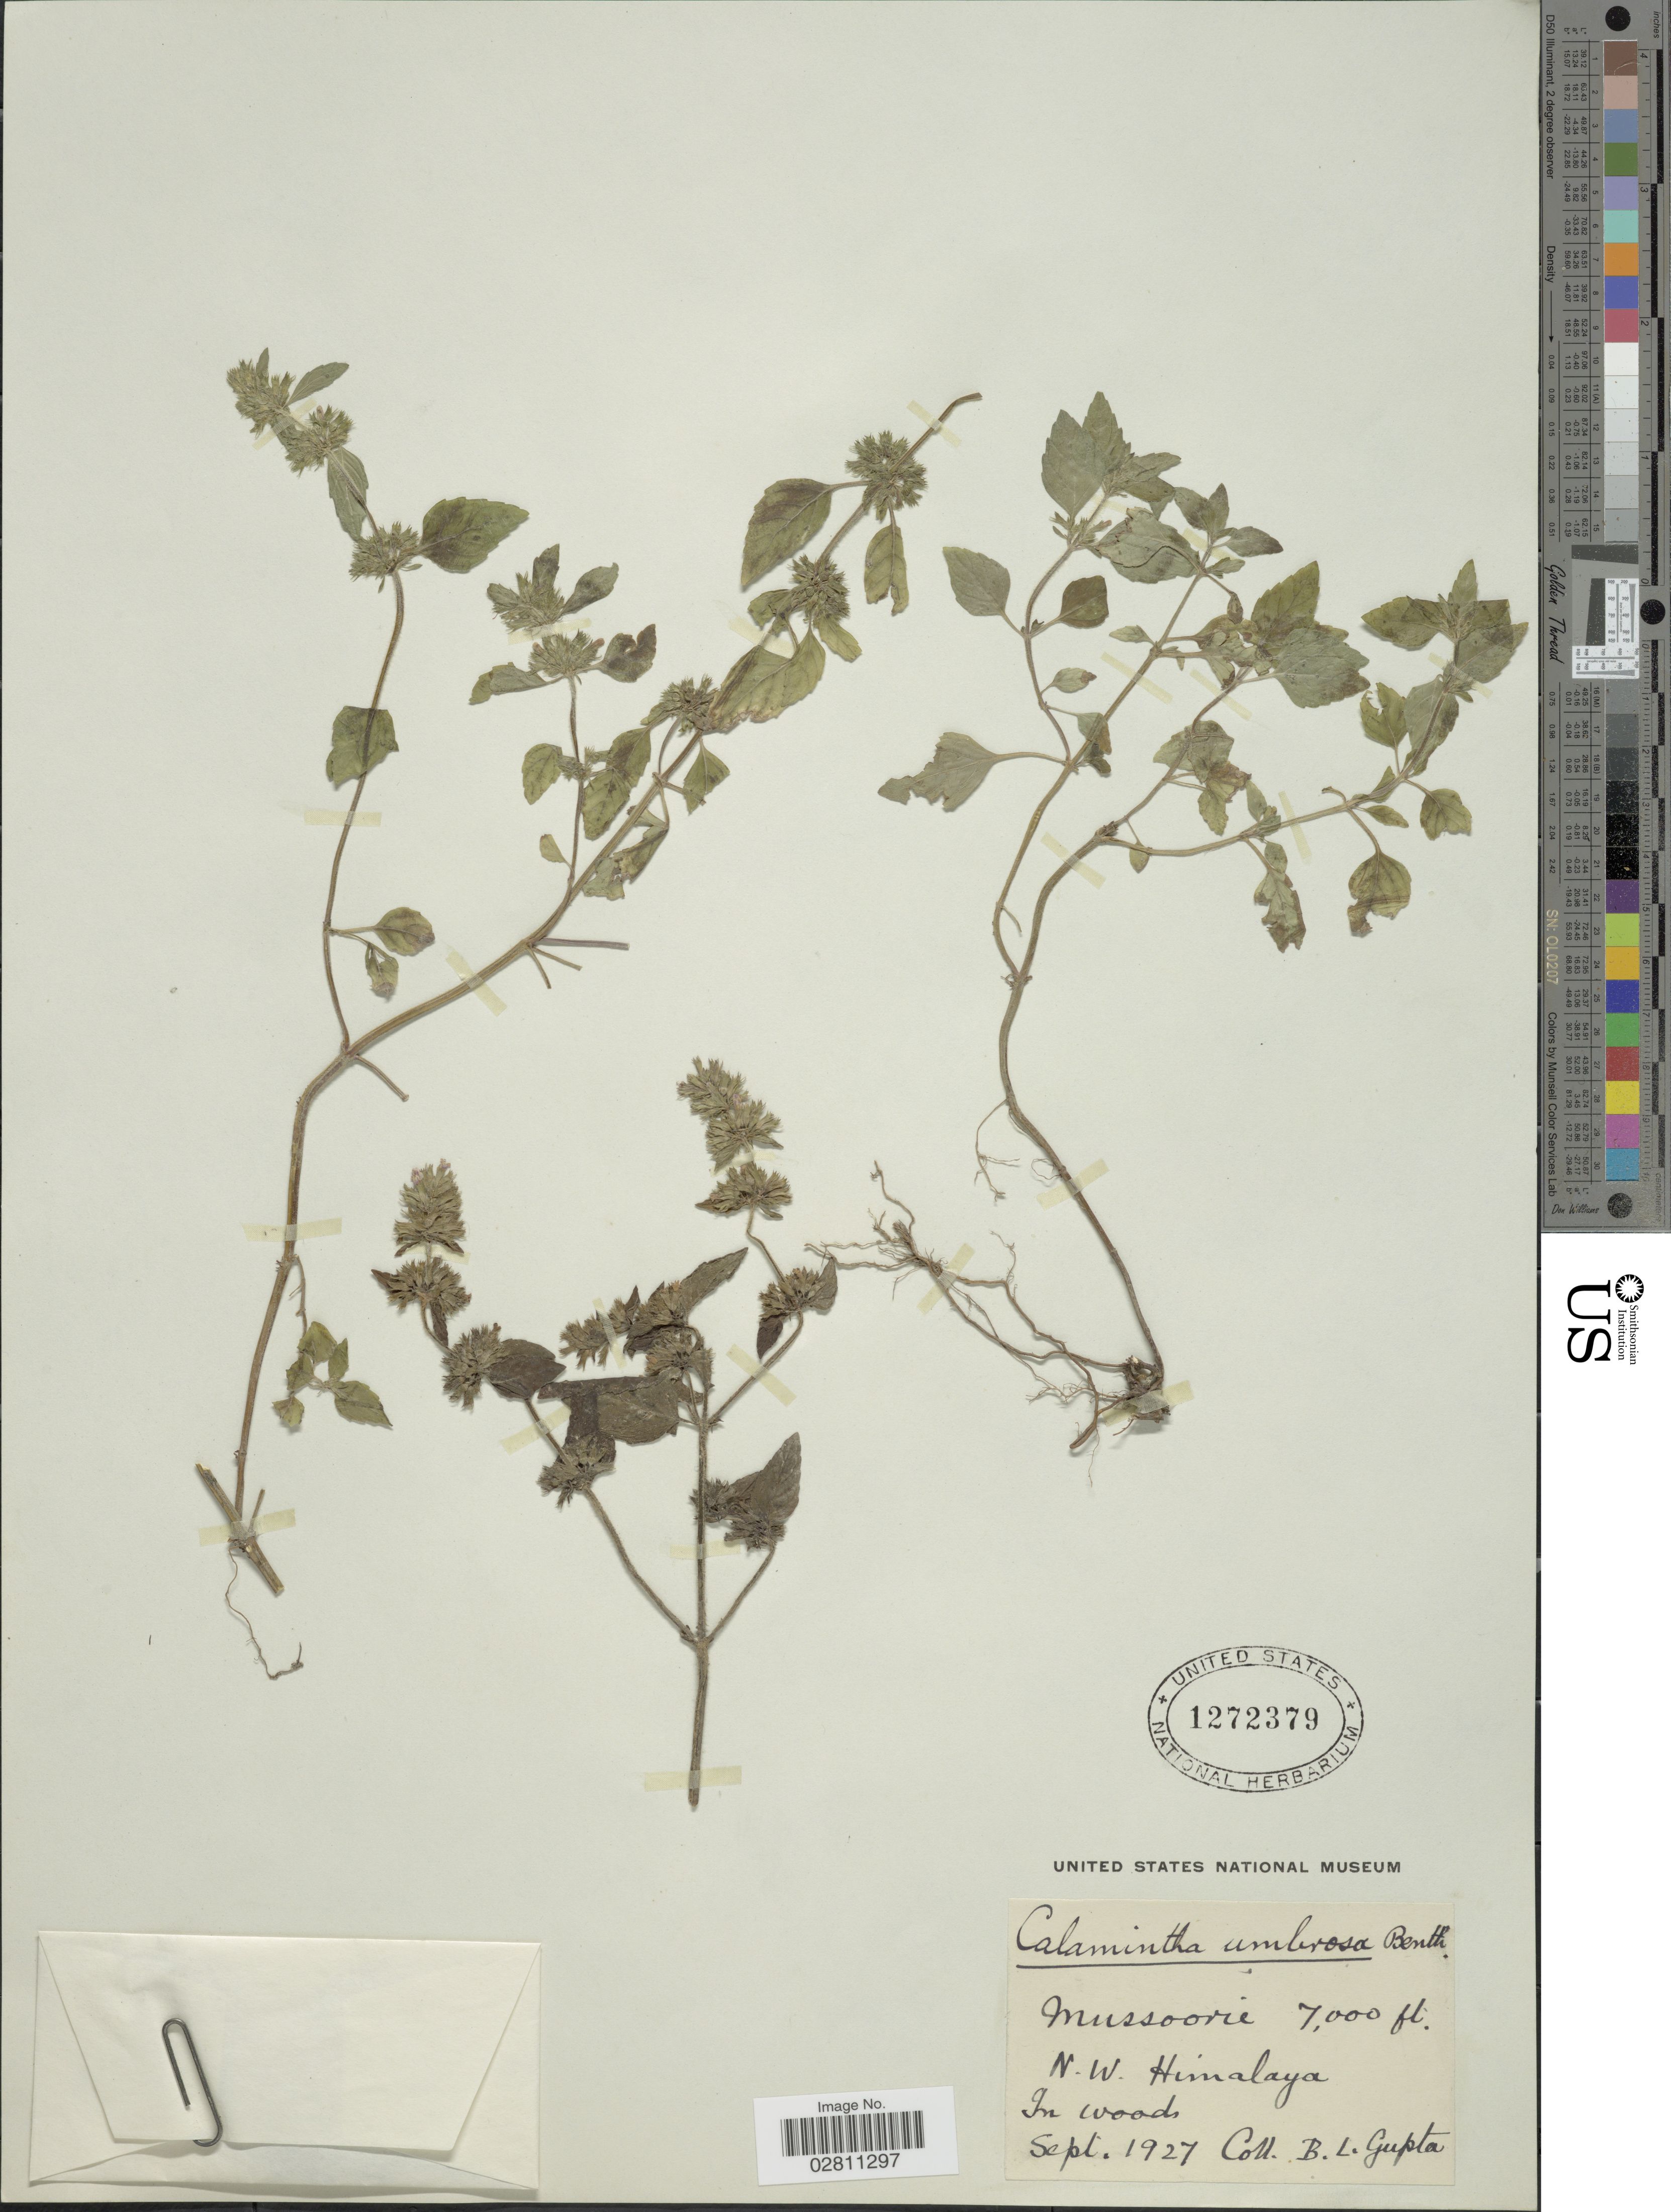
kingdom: Plantae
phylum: Tracheophyta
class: Magnoliopsida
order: Lamiales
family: Lamiaceae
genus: Clinopodium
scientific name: Clinopodium umbrosum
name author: (M. Bieb.) C. Koch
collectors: B. L. Gupta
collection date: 1927-09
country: India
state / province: Uttarakhand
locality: Mussoorie, N.W. Himalaya.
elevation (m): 2134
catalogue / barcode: US 1272379